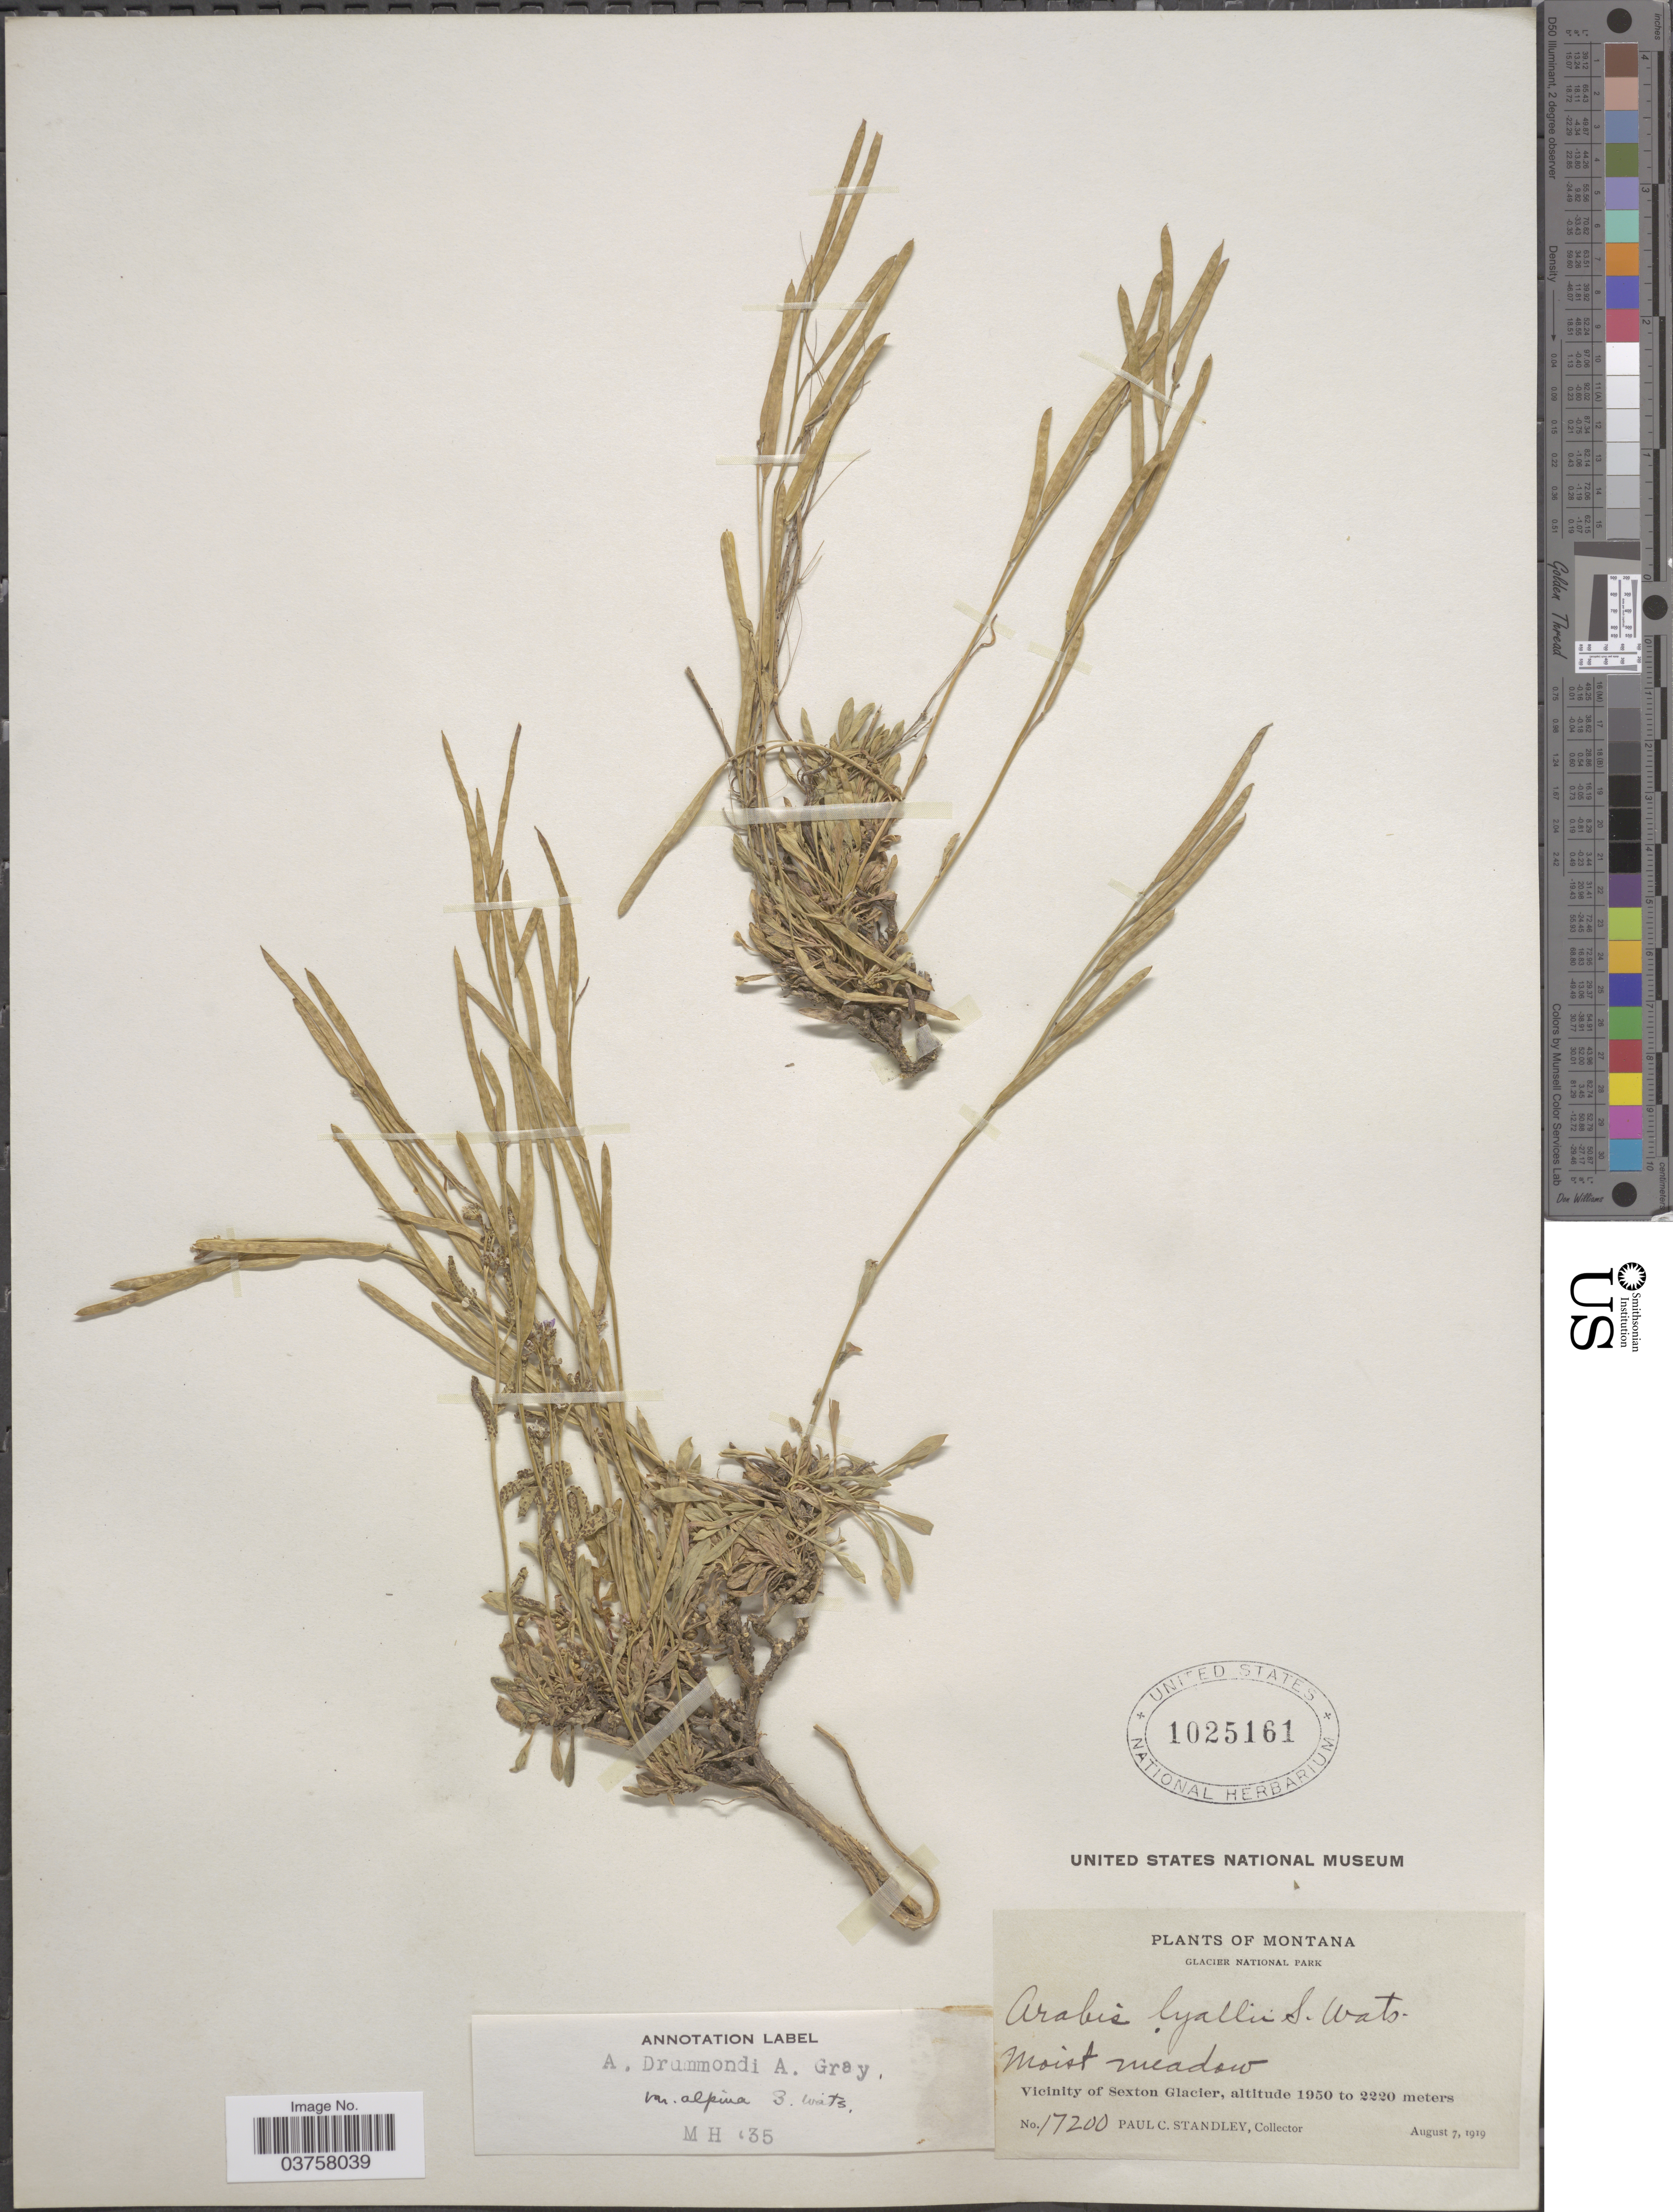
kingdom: Plantae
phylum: Tracheophyta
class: Magnoliopsida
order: Brassicales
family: Brassicaceae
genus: Arabis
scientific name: Arabis lyallii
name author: S. Watson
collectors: P. C. Standley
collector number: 17200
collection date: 1919-08-07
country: United States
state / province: Montana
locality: Glacier National Park. Vicinity of Sexton Glacier.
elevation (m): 1950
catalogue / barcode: US 1025161